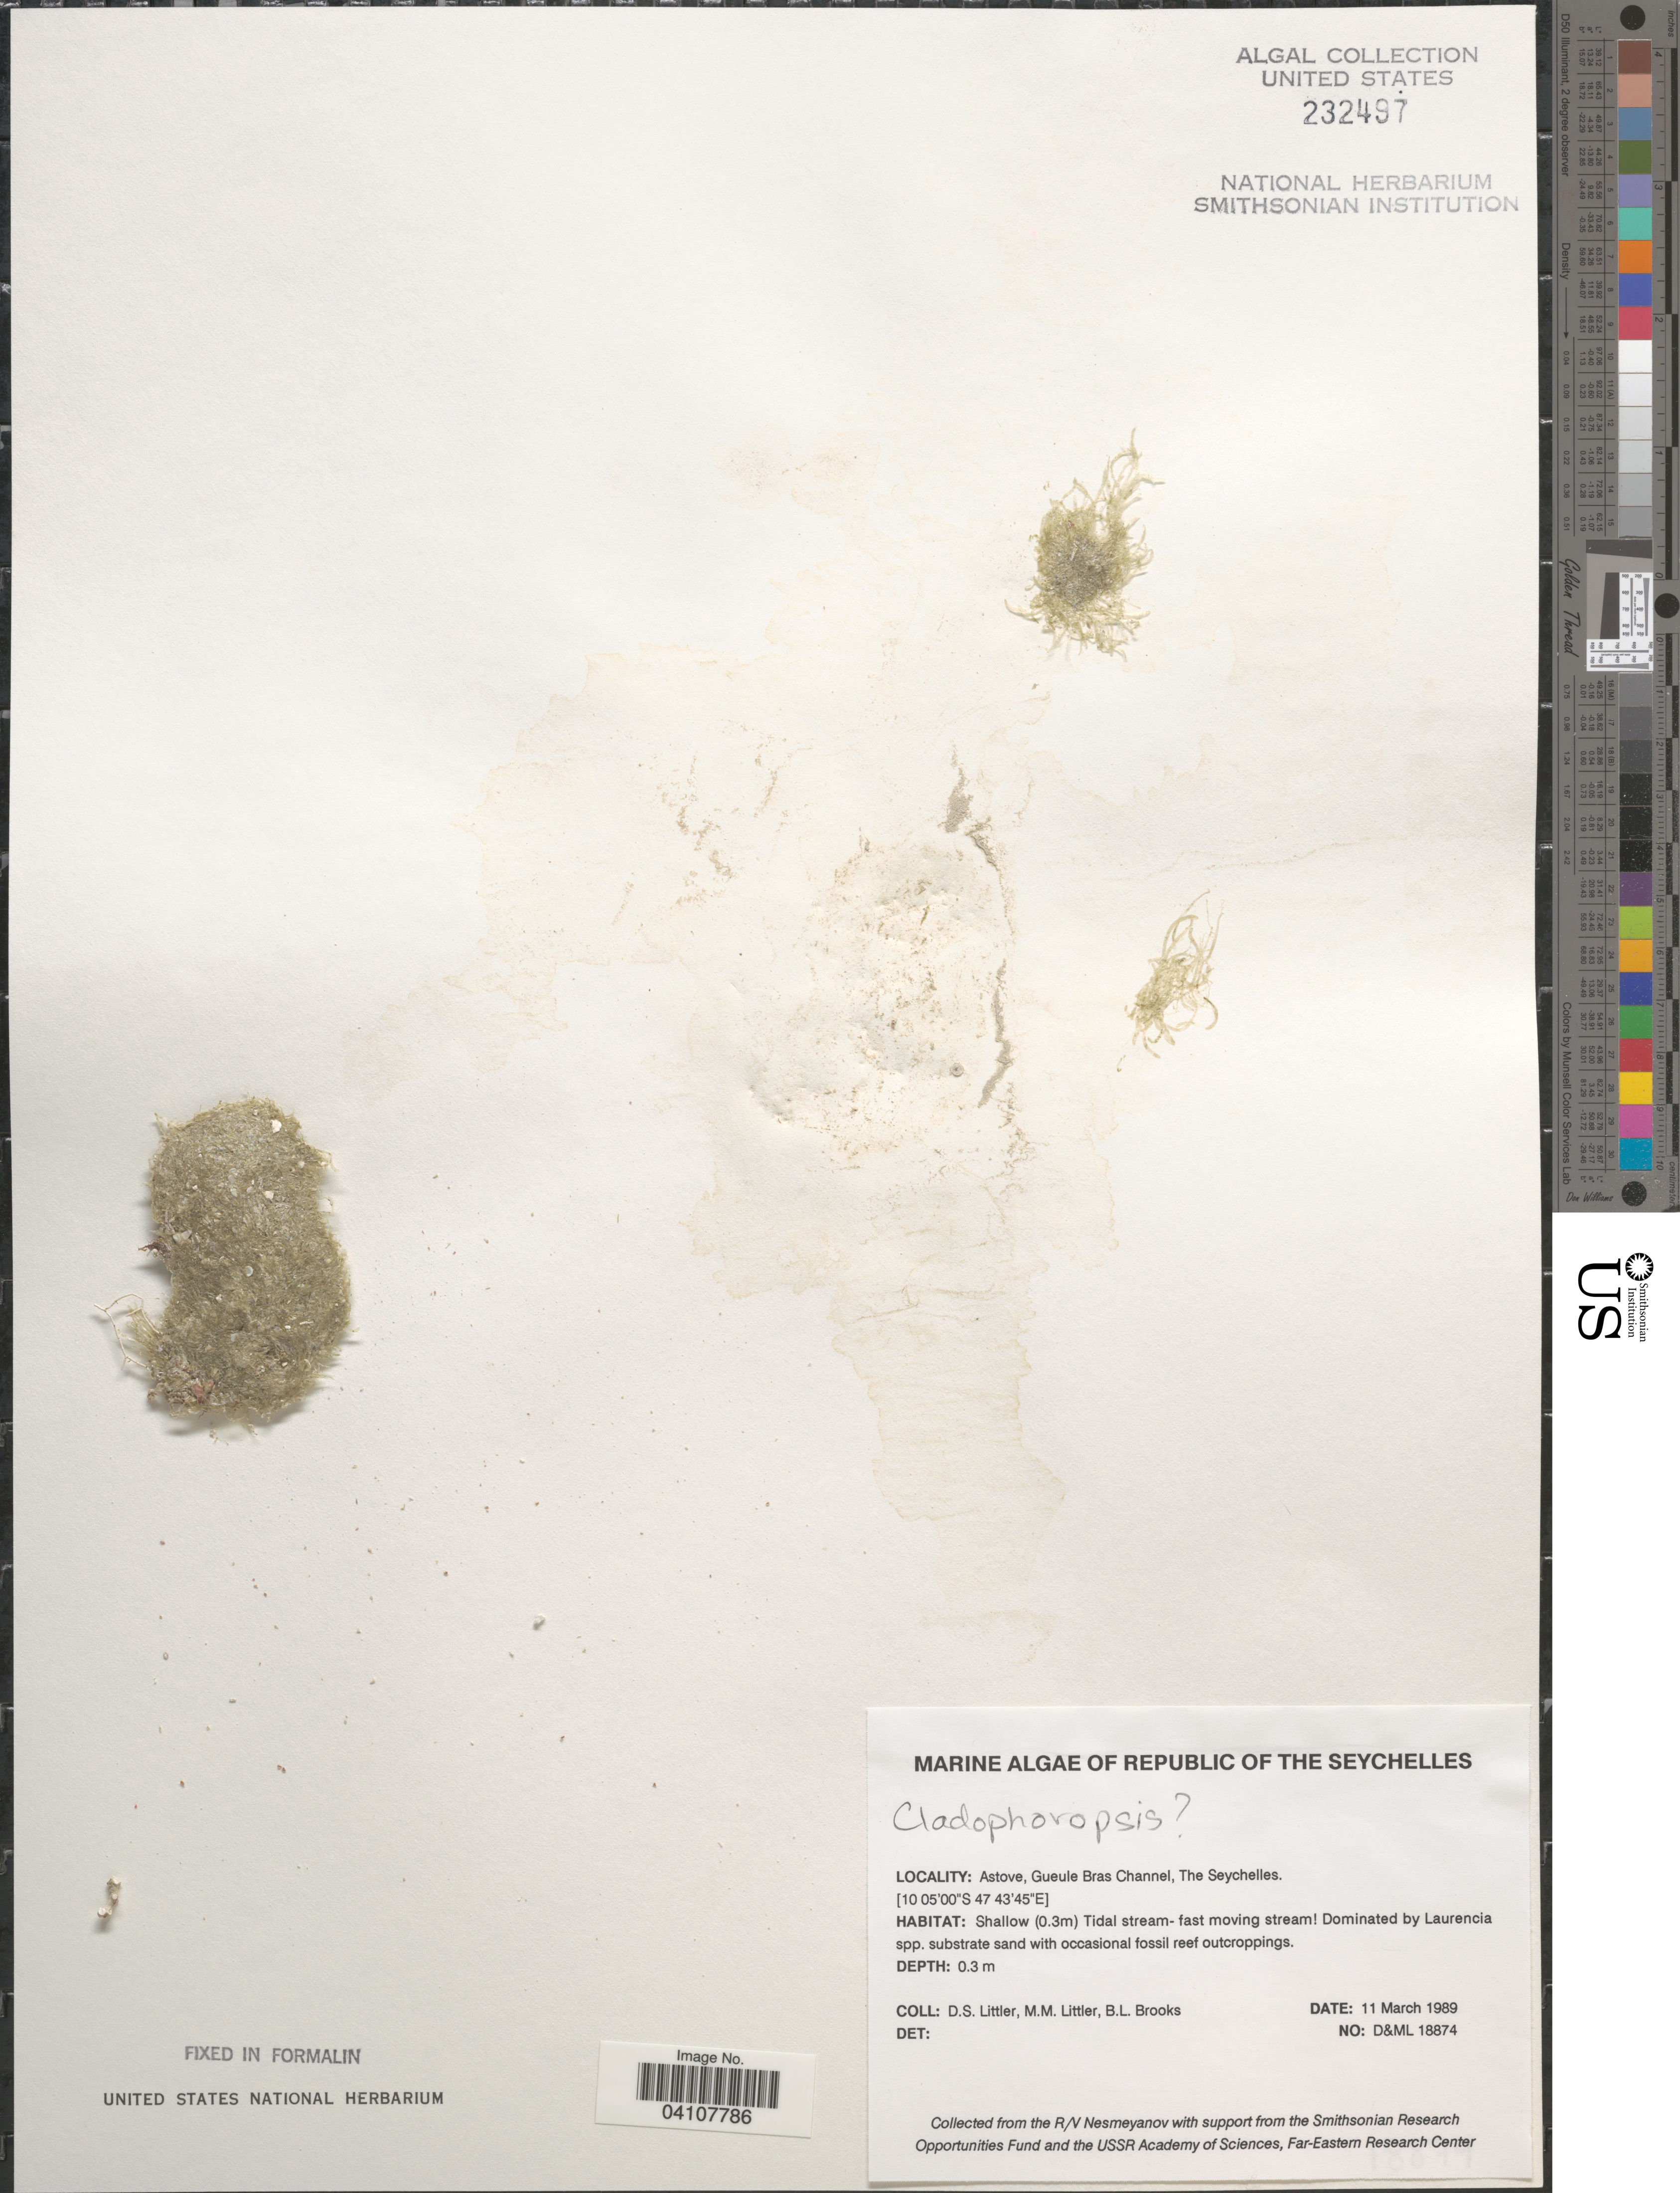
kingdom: Plantae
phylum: Chlorophyta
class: Ulvophyceae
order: Siphonocladales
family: Boodleaceae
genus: Cladophoropsis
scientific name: Cladophoropsis sp.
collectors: D. S. Littler & B. Brooks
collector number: D&ML18874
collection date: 1989-03-11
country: Seychelles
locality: Republic of the Seychelles. Astove, Gueule Bras Channel.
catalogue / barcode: US 232497